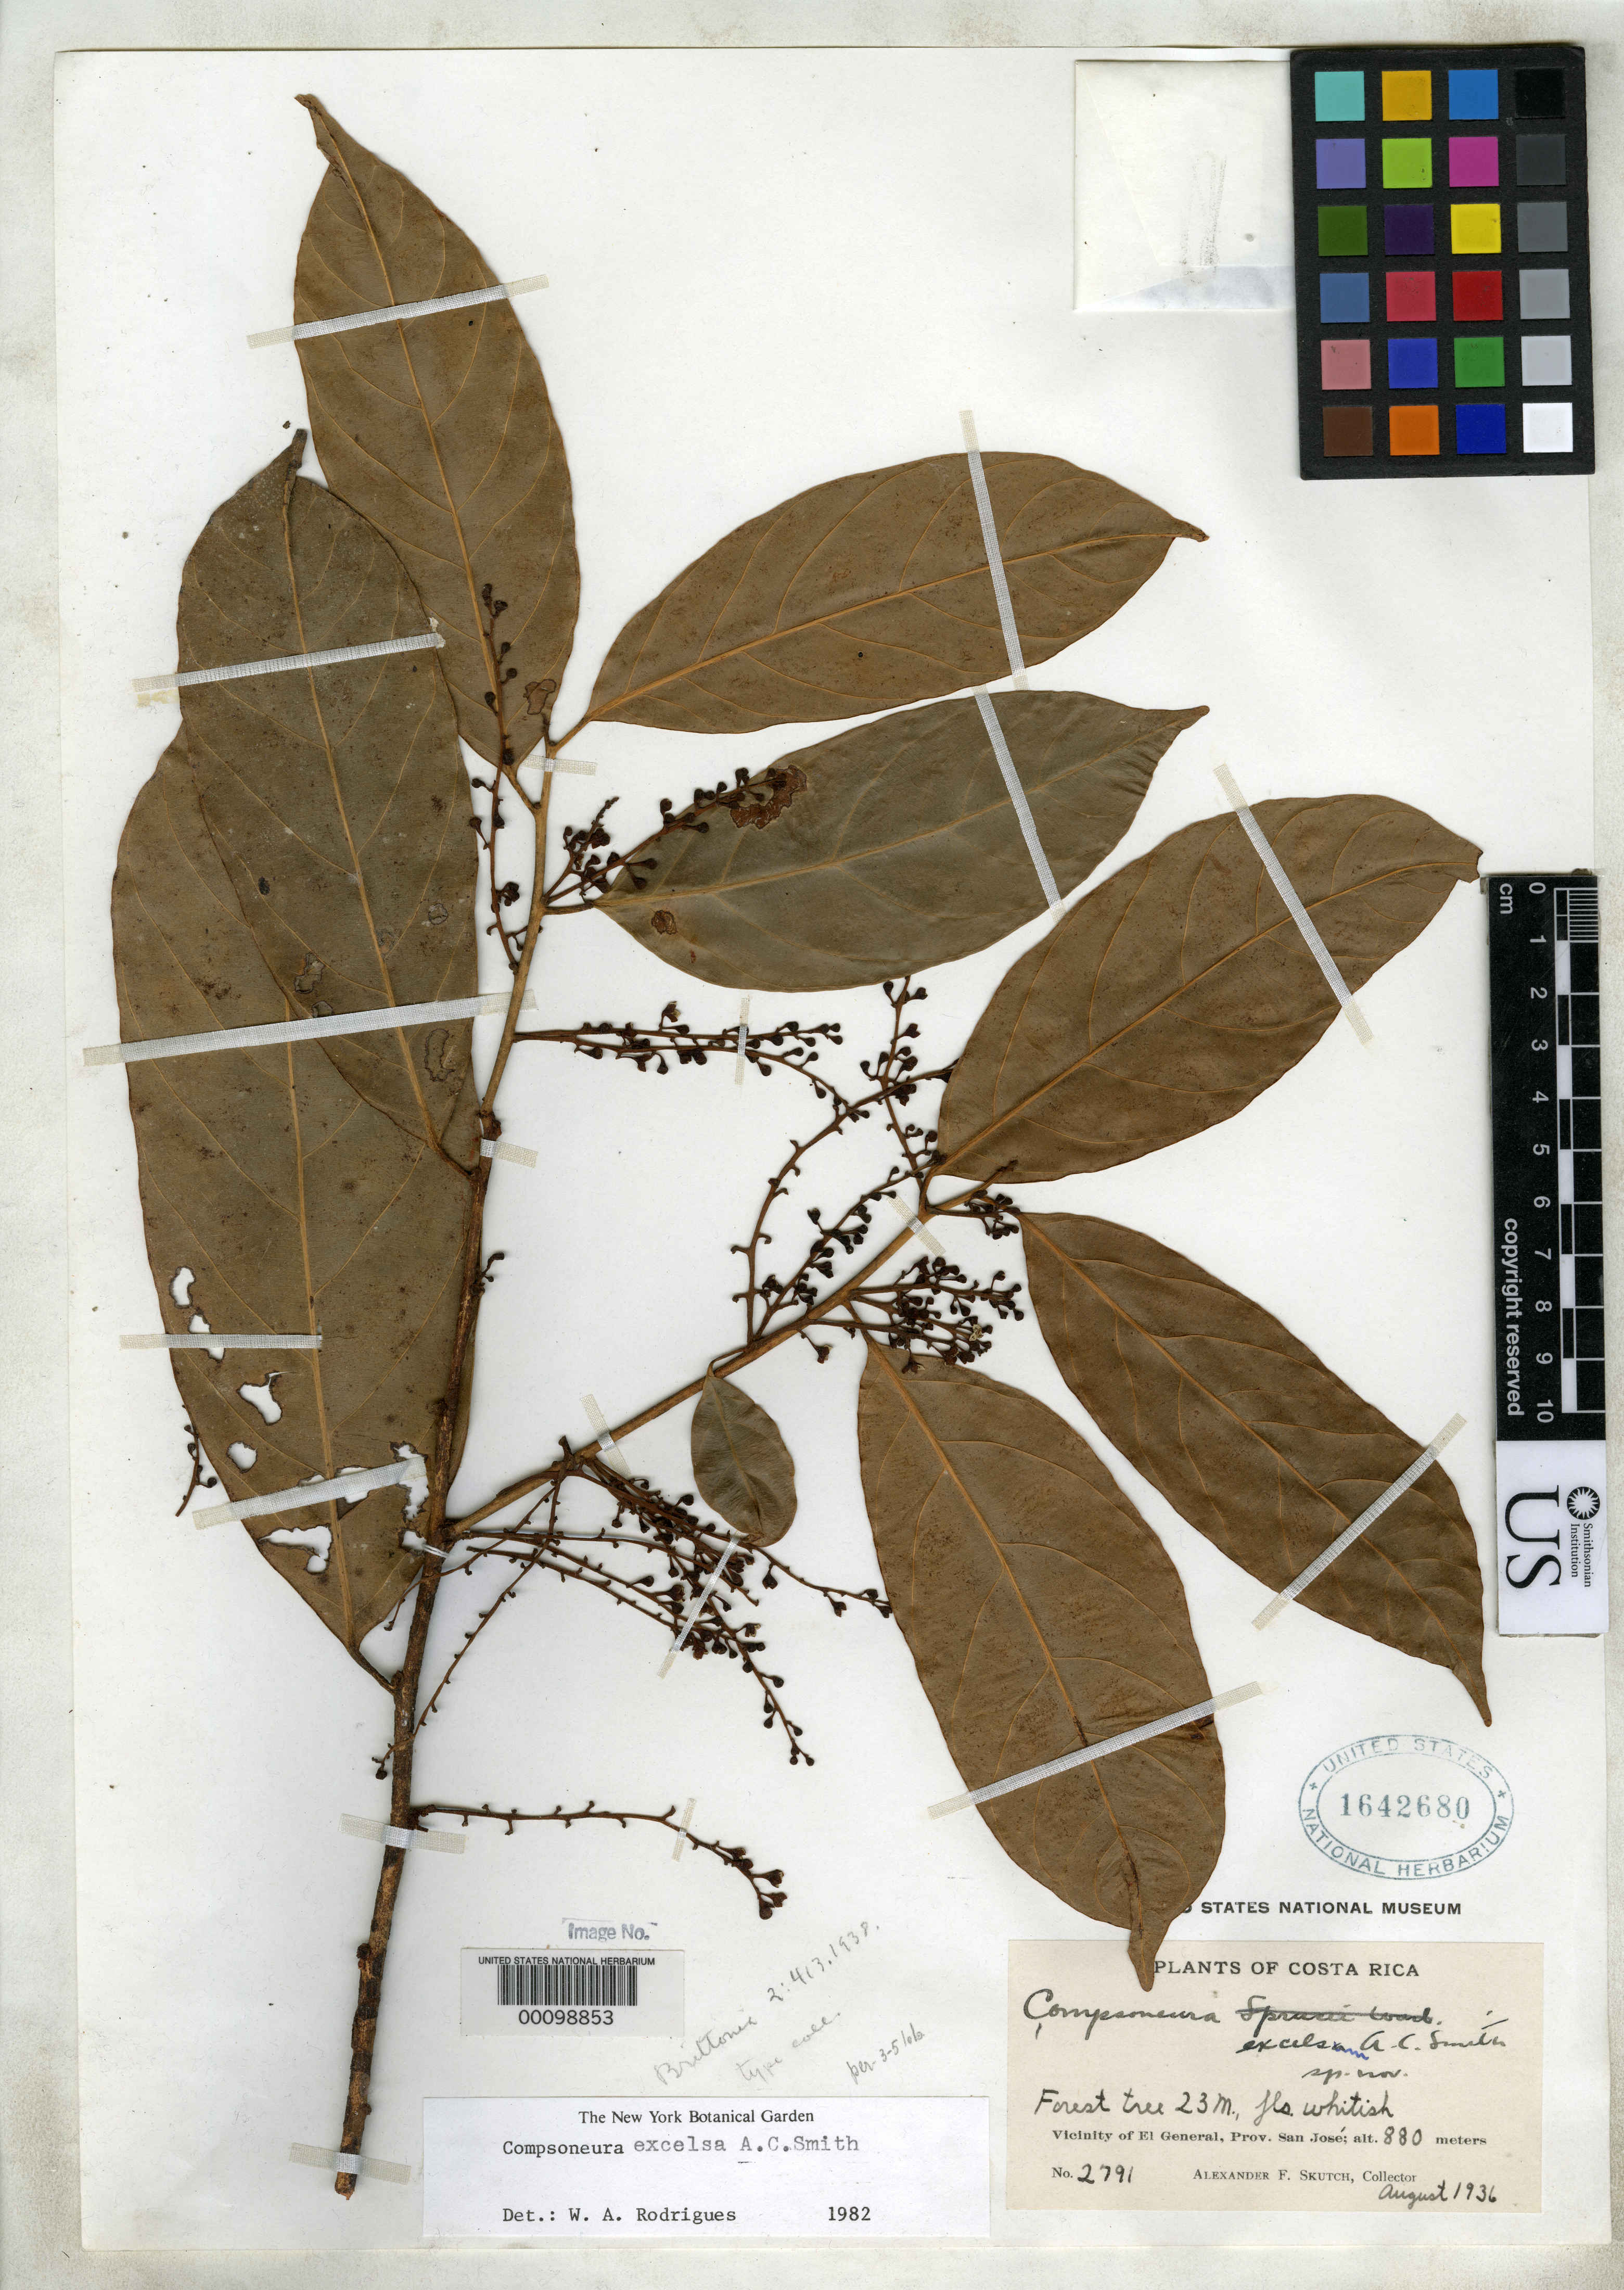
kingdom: Plantae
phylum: Tracheophyta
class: Magnoliopsida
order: Magnoliales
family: Myristicaceae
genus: Compsoneura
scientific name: Compsoneura excelsa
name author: A.C. Sm.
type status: Isotype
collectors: A. F. Skutch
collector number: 2791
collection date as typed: Aug 1936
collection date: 1936-08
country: Costa Rica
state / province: San José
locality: Vicinity of El General.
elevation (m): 880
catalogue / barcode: US 1642680